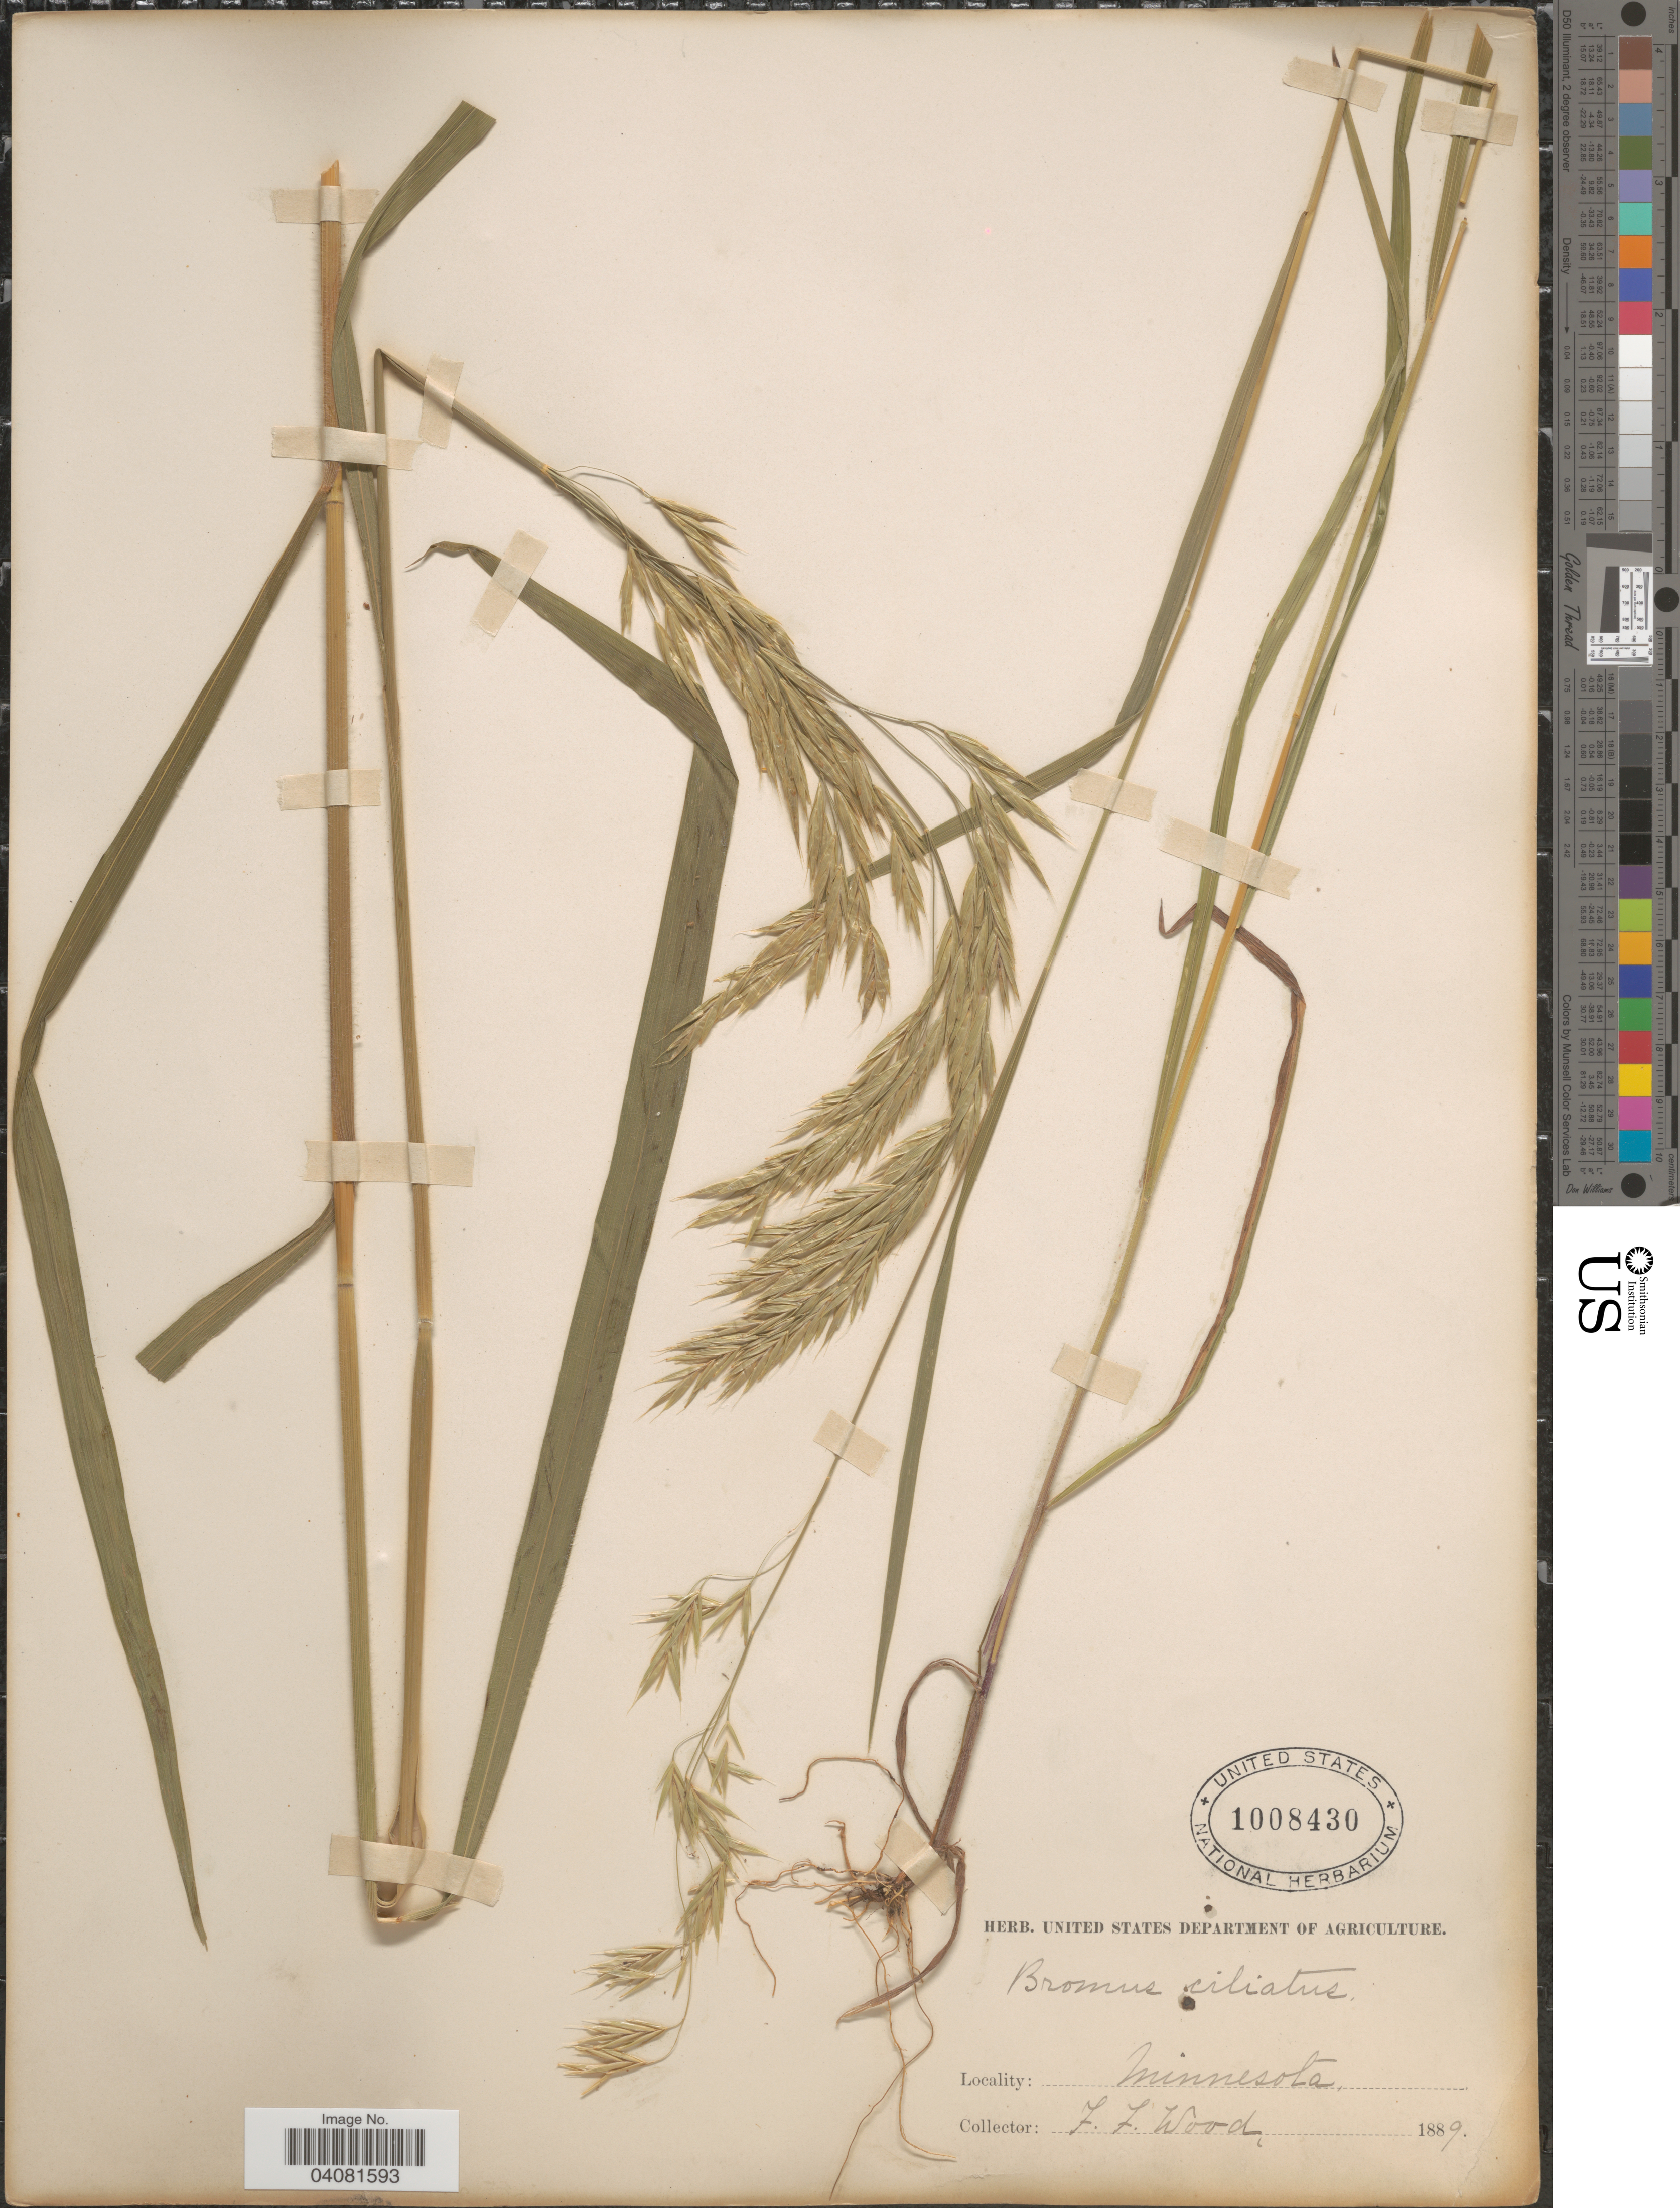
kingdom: Plantae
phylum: Tracheophyta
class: Liliopsida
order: Poales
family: Poaceae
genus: Bromus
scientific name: Bromus ciliatus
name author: L.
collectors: F. Wood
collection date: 1889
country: United States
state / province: Minnesota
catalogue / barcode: US 1008430